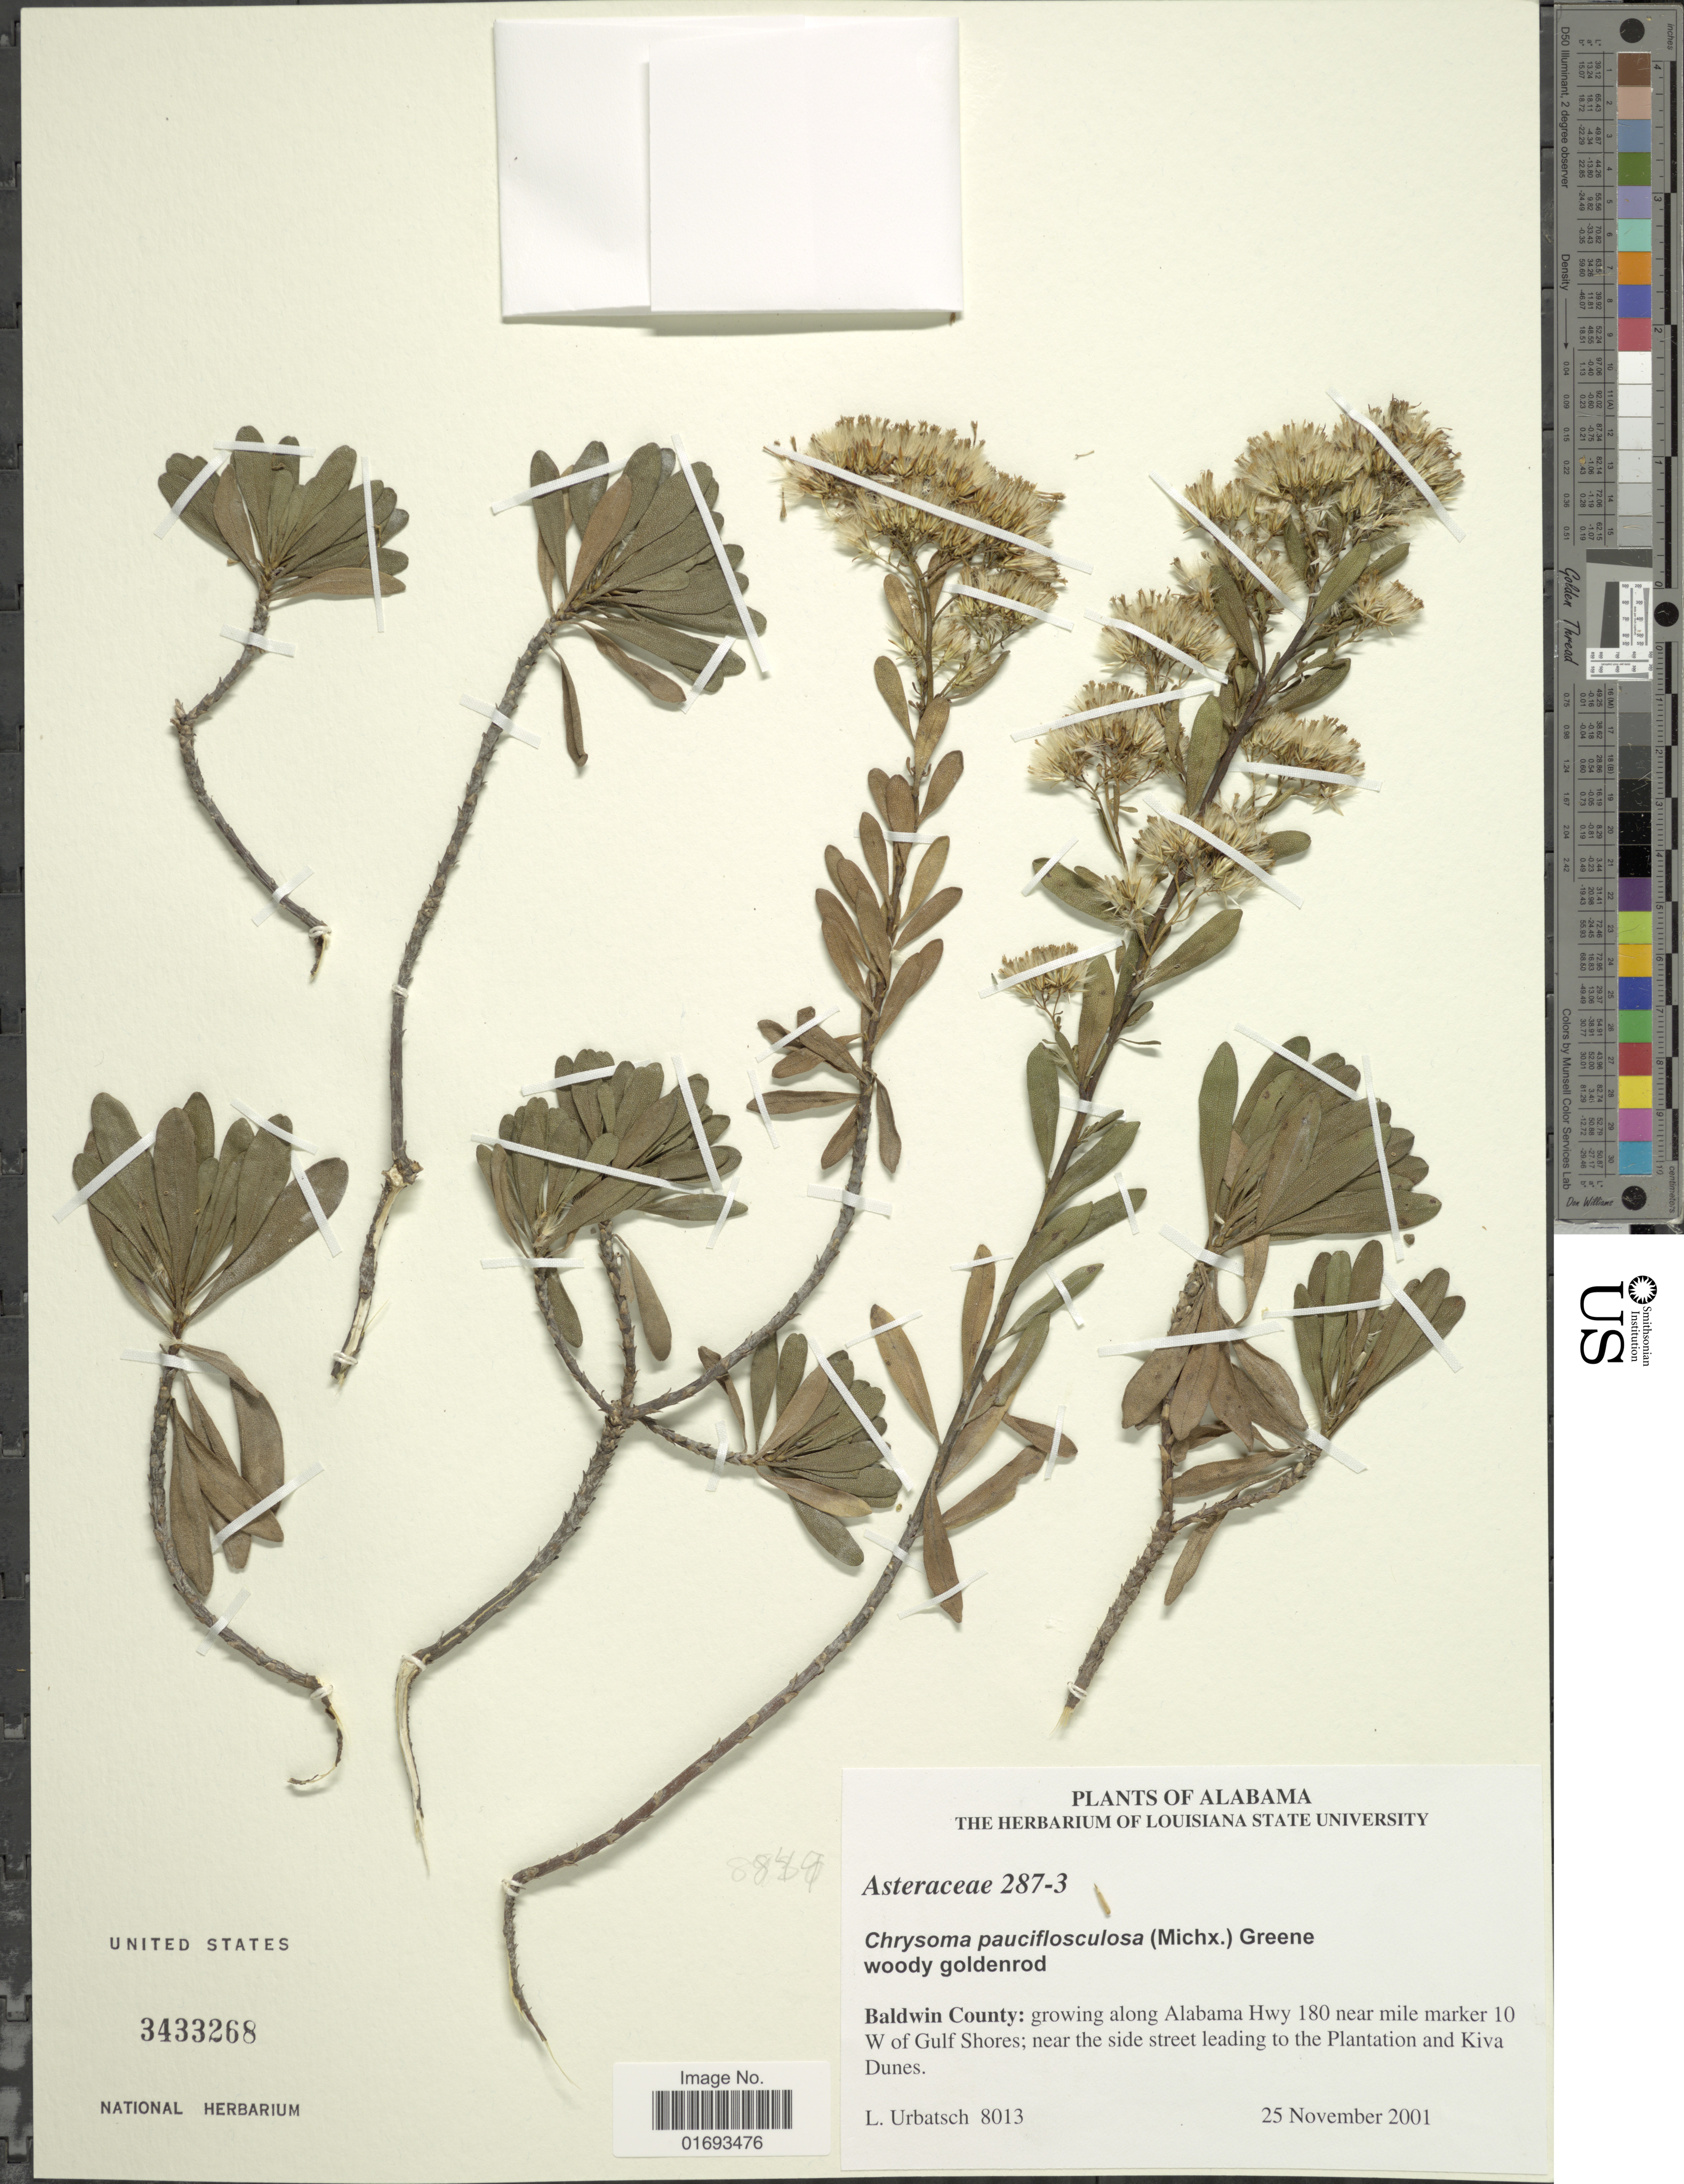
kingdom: Plantae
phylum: Tracheophyta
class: Magnoliopsida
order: Asterales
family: Asteraceae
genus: Chrysoma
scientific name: Chrysoma pauciflosculosa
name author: (Michx.) Greene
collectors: L. E. Urbatsch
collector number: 8013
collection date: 2001-11-25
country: United States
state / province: Alabama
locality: Baldwin County: growing along Alabama Hwy 180 near mile marker 10 W of Gulf Shores; near the side street leading to the Plantation and Kiva Dunes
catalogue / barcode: US 3433268